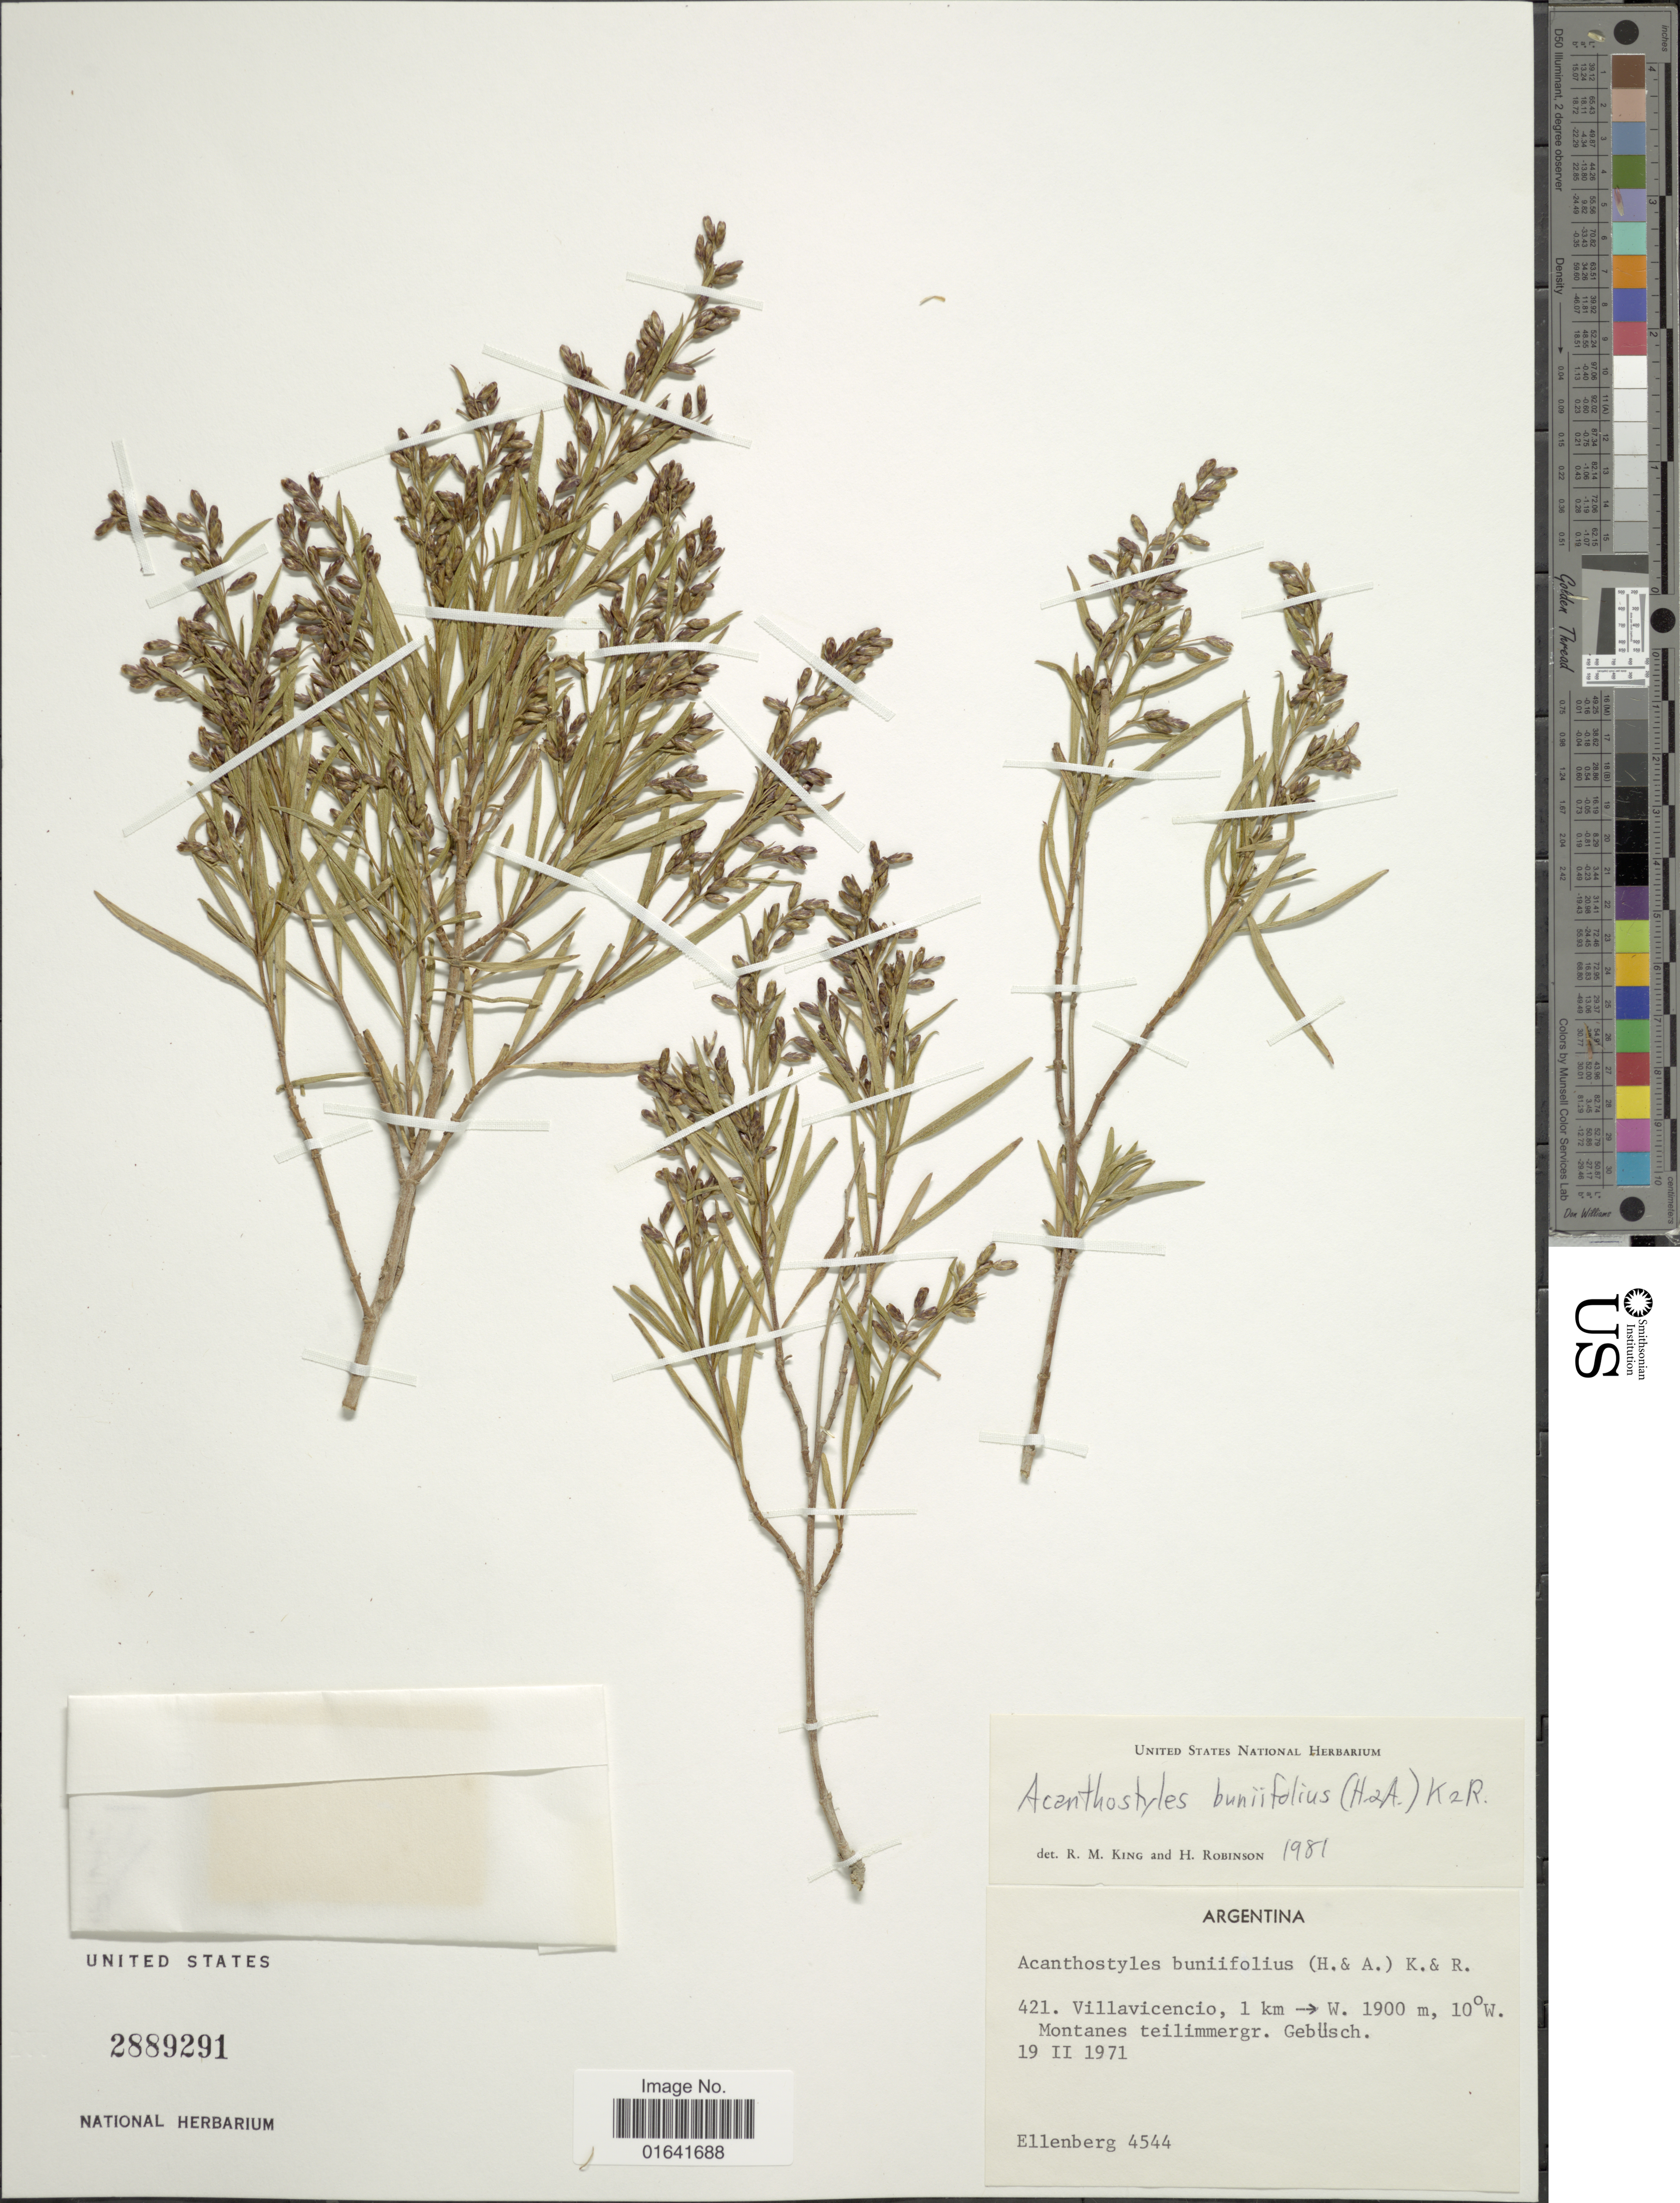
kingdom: Plantae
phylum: Tracheophyta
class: Magnoliopsida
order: Asterales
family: Asteraceae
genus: Acanthostyles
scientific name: Acanthostyles buniifolius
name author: (Hook. & Arn.) R.M. King & H. Rob.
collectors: H. Ellenberg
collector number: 4544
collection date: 1971-02-19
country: Argentina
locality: Villavicencio, 1 km W., 10°W Montane teilimmergr, Gebüsch.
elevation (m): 1900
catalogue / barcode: US 2889291